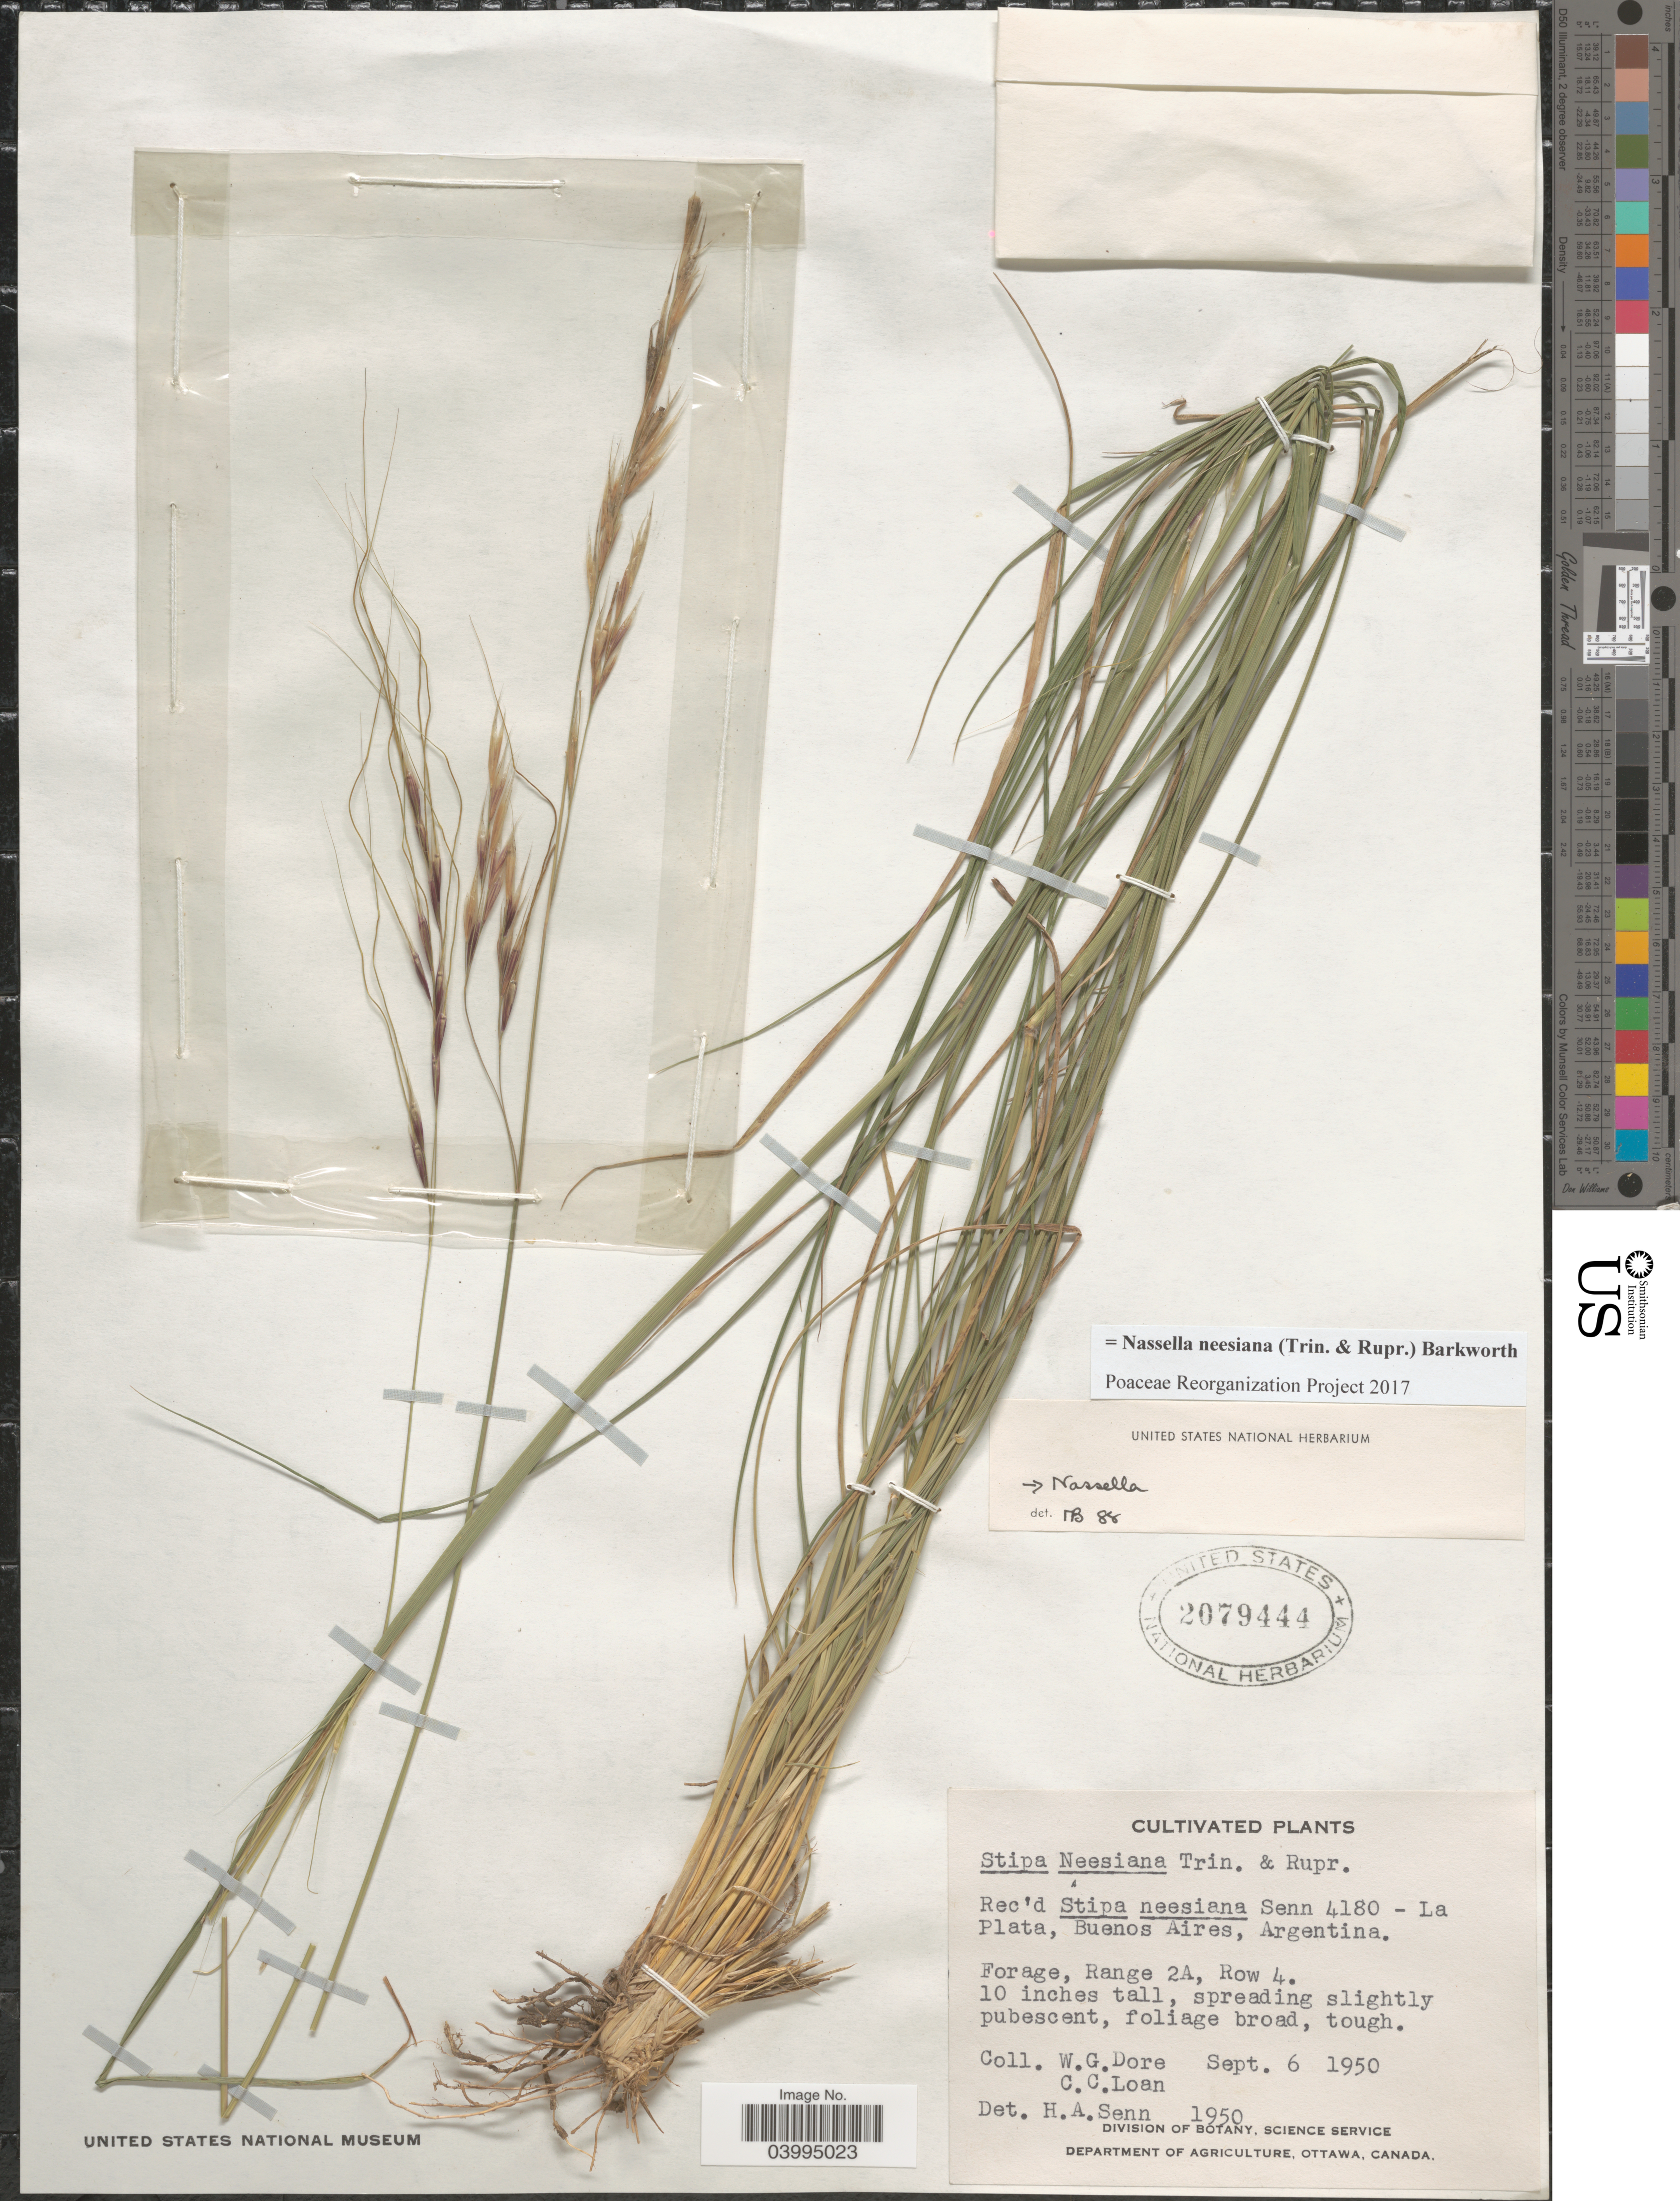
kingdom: Plantae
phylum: Tracheophyta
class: Liliopsida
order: Poales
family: Poaceae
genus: Nassella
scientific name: Nassella neesiana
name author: (Trin. & Rupr.) Barkworth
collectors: W. Dore & C. Loan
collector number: Senn 4180?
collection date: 1950-09-06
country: Argentina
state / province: Buenos Aires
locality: La Plata. Forage, Range 2A, Row 4.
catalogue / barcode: US 2079444